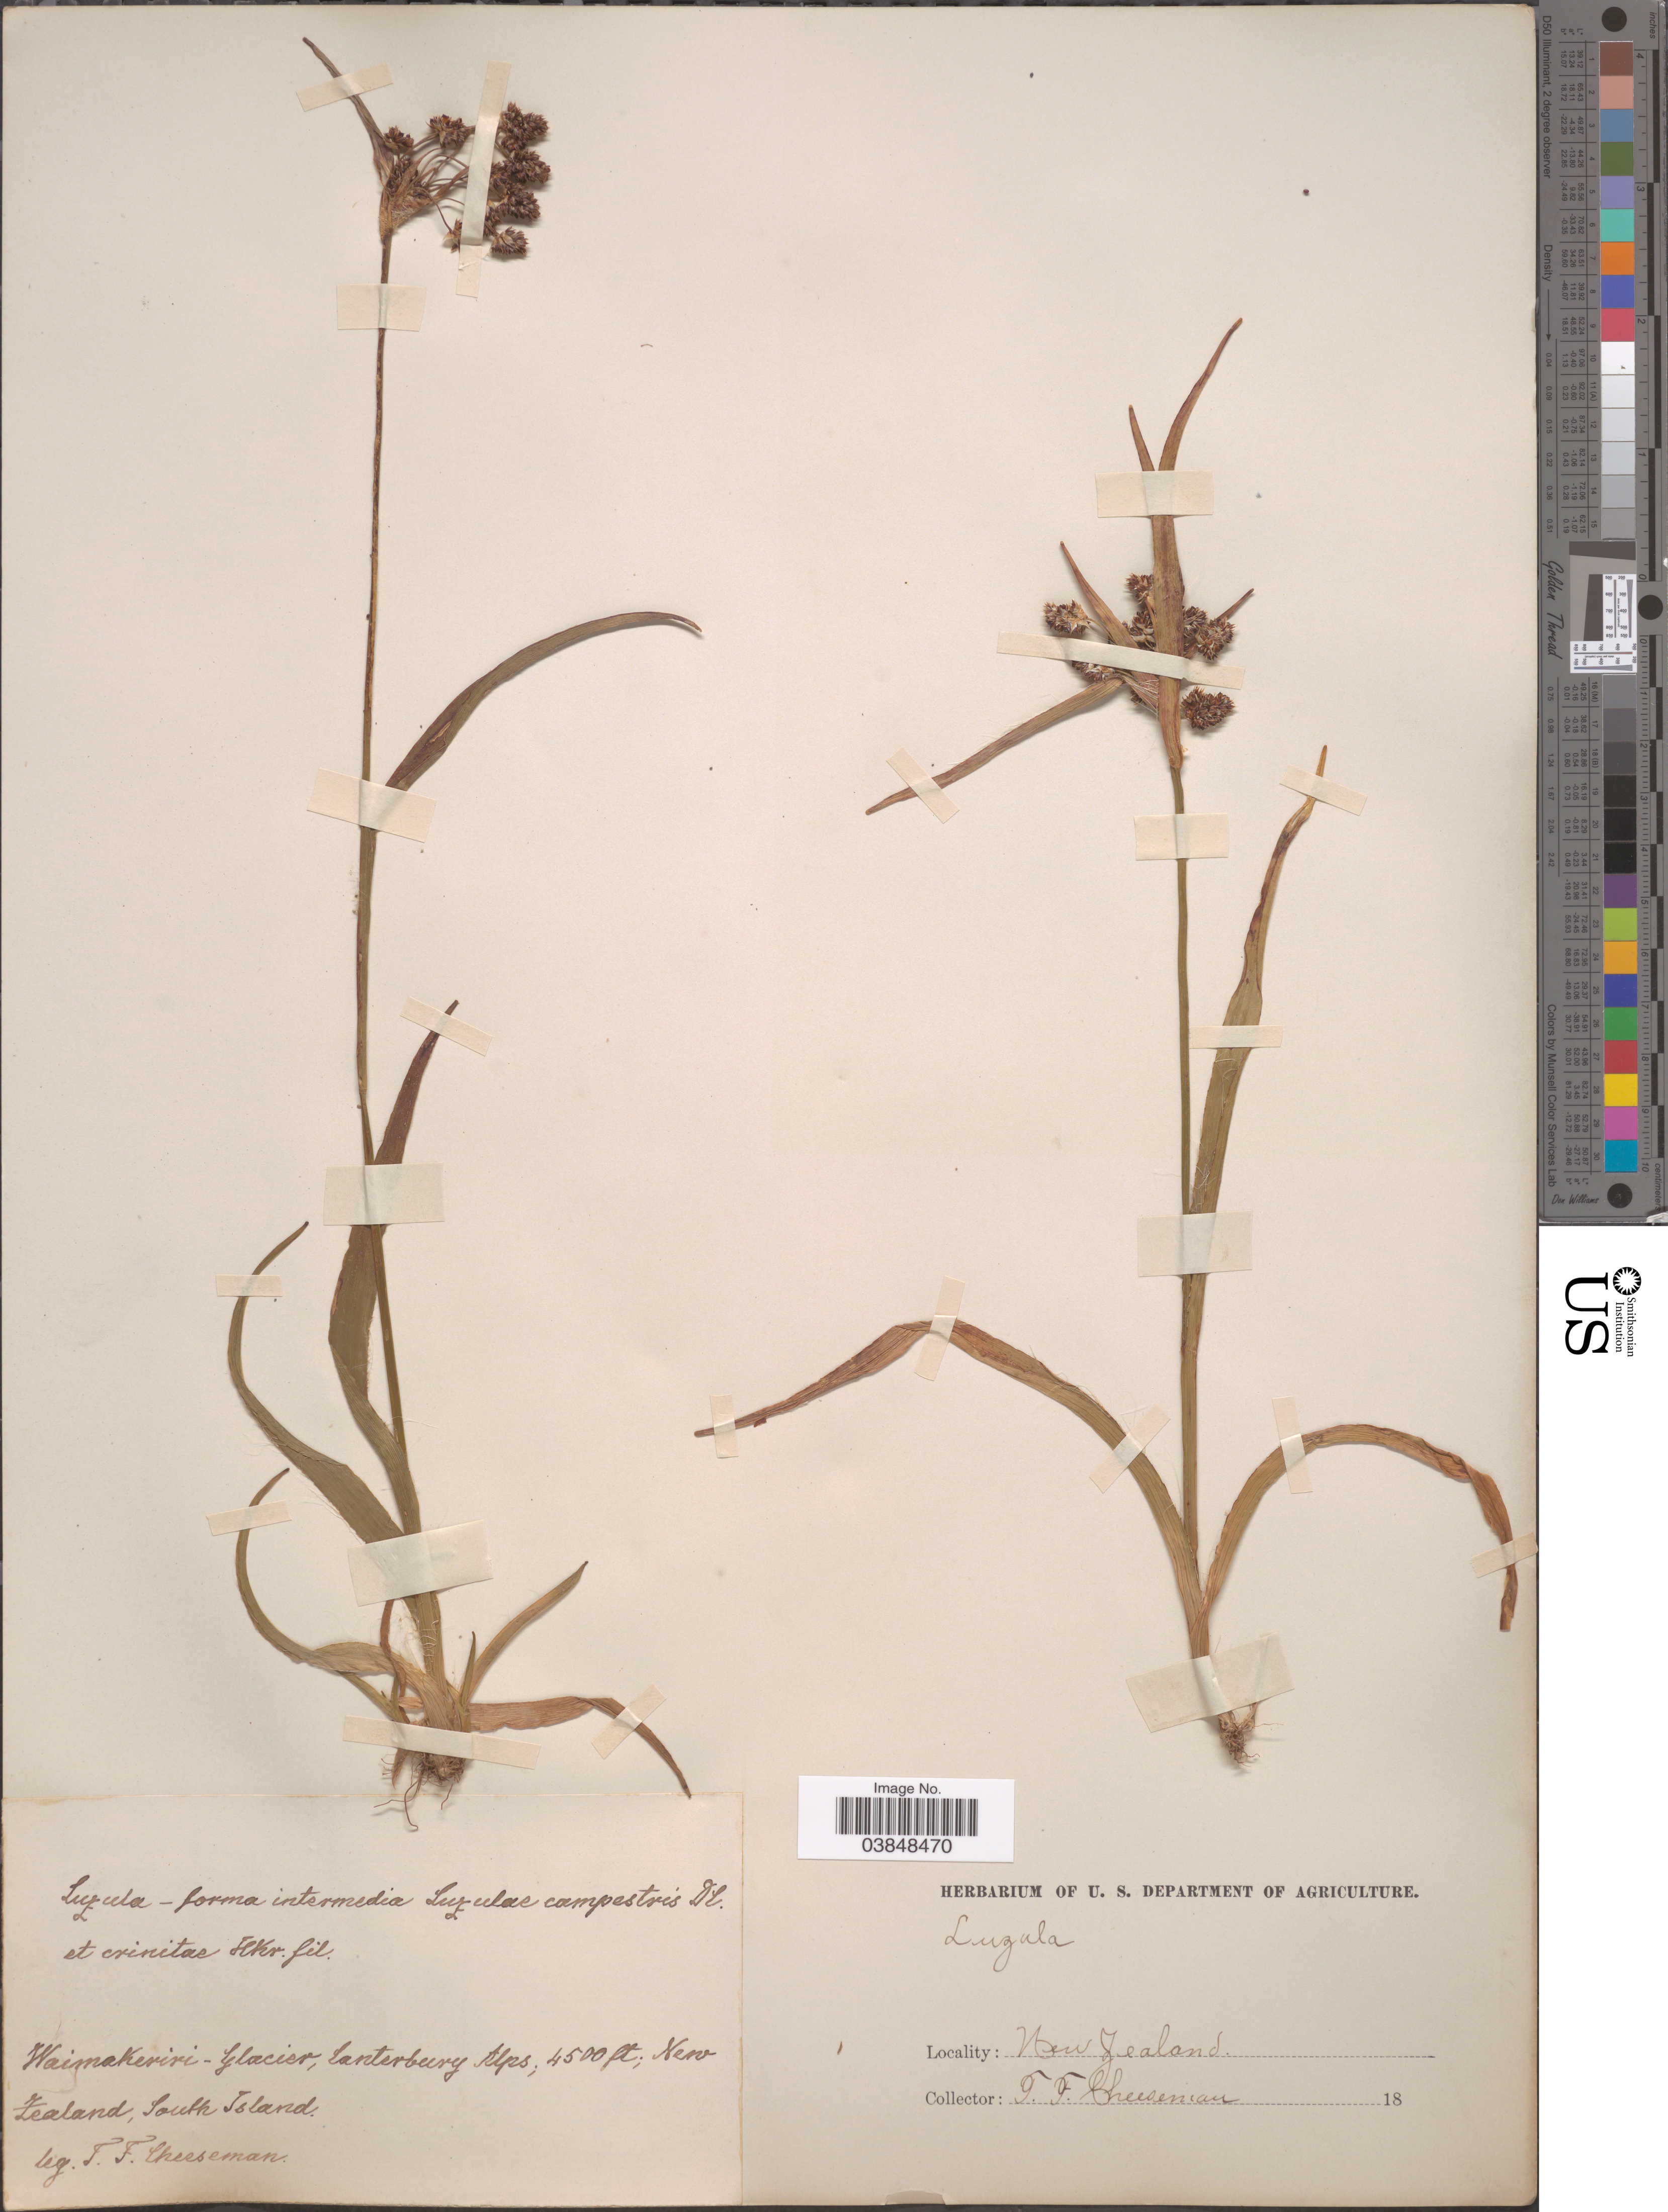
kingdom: Plantae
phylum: Tracheophyta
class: Liliopsida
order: Poales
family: Juncaceae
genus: Luzula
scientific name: Luzula campestris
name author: (L.) DC.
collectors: T. F. Cheeseman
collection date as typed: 18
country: New Zealand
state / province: Canterbury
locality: Waimakeriri-Glacier, Canterbury Alps, South Island.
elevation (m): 1372